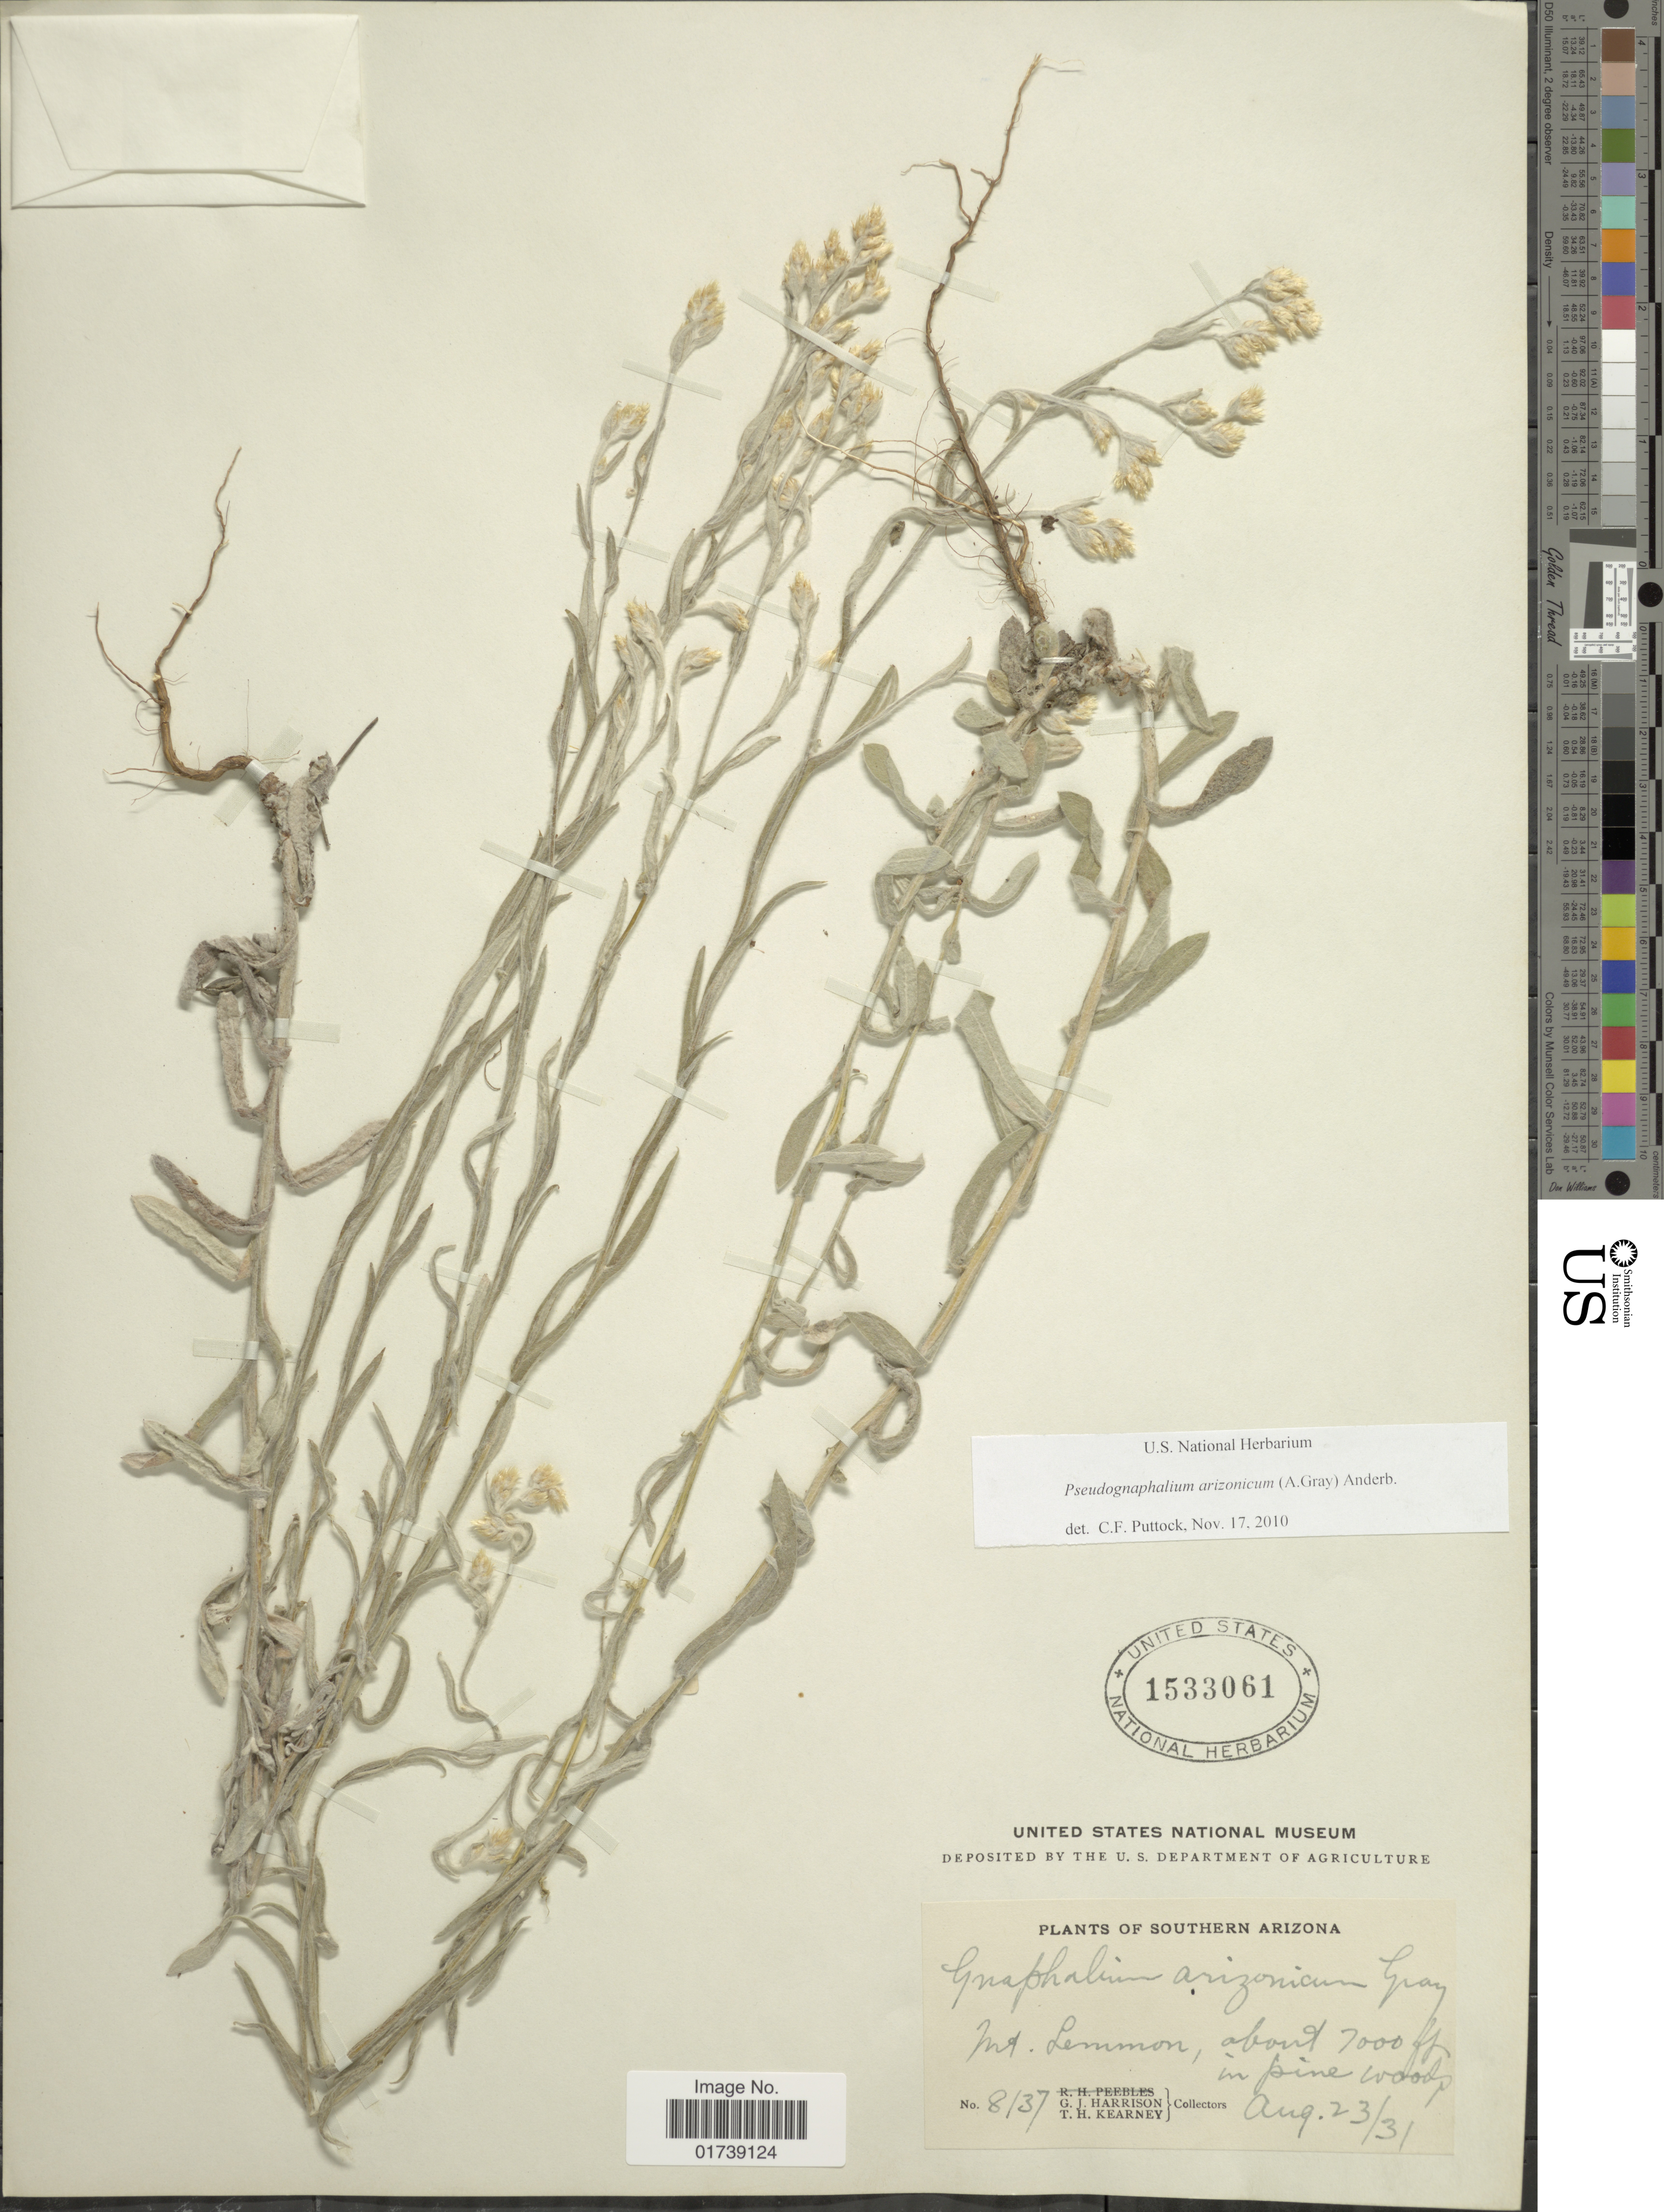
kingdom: Plantae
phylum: Tracheophyta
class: Magnoliopsida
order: Asterales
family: Asteraceae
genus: Pseudognaphalium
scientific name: Pseudognaphalium biolettii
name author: Anderb.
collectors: G. J. Harrison & T. H. Kearney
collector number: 8137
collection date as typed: Transcribed d/m/y: 23/8/31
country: United States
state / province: Arizona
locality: Southern Arizona, Mt. Lemmon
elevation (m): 2134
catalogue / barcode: US 1533061